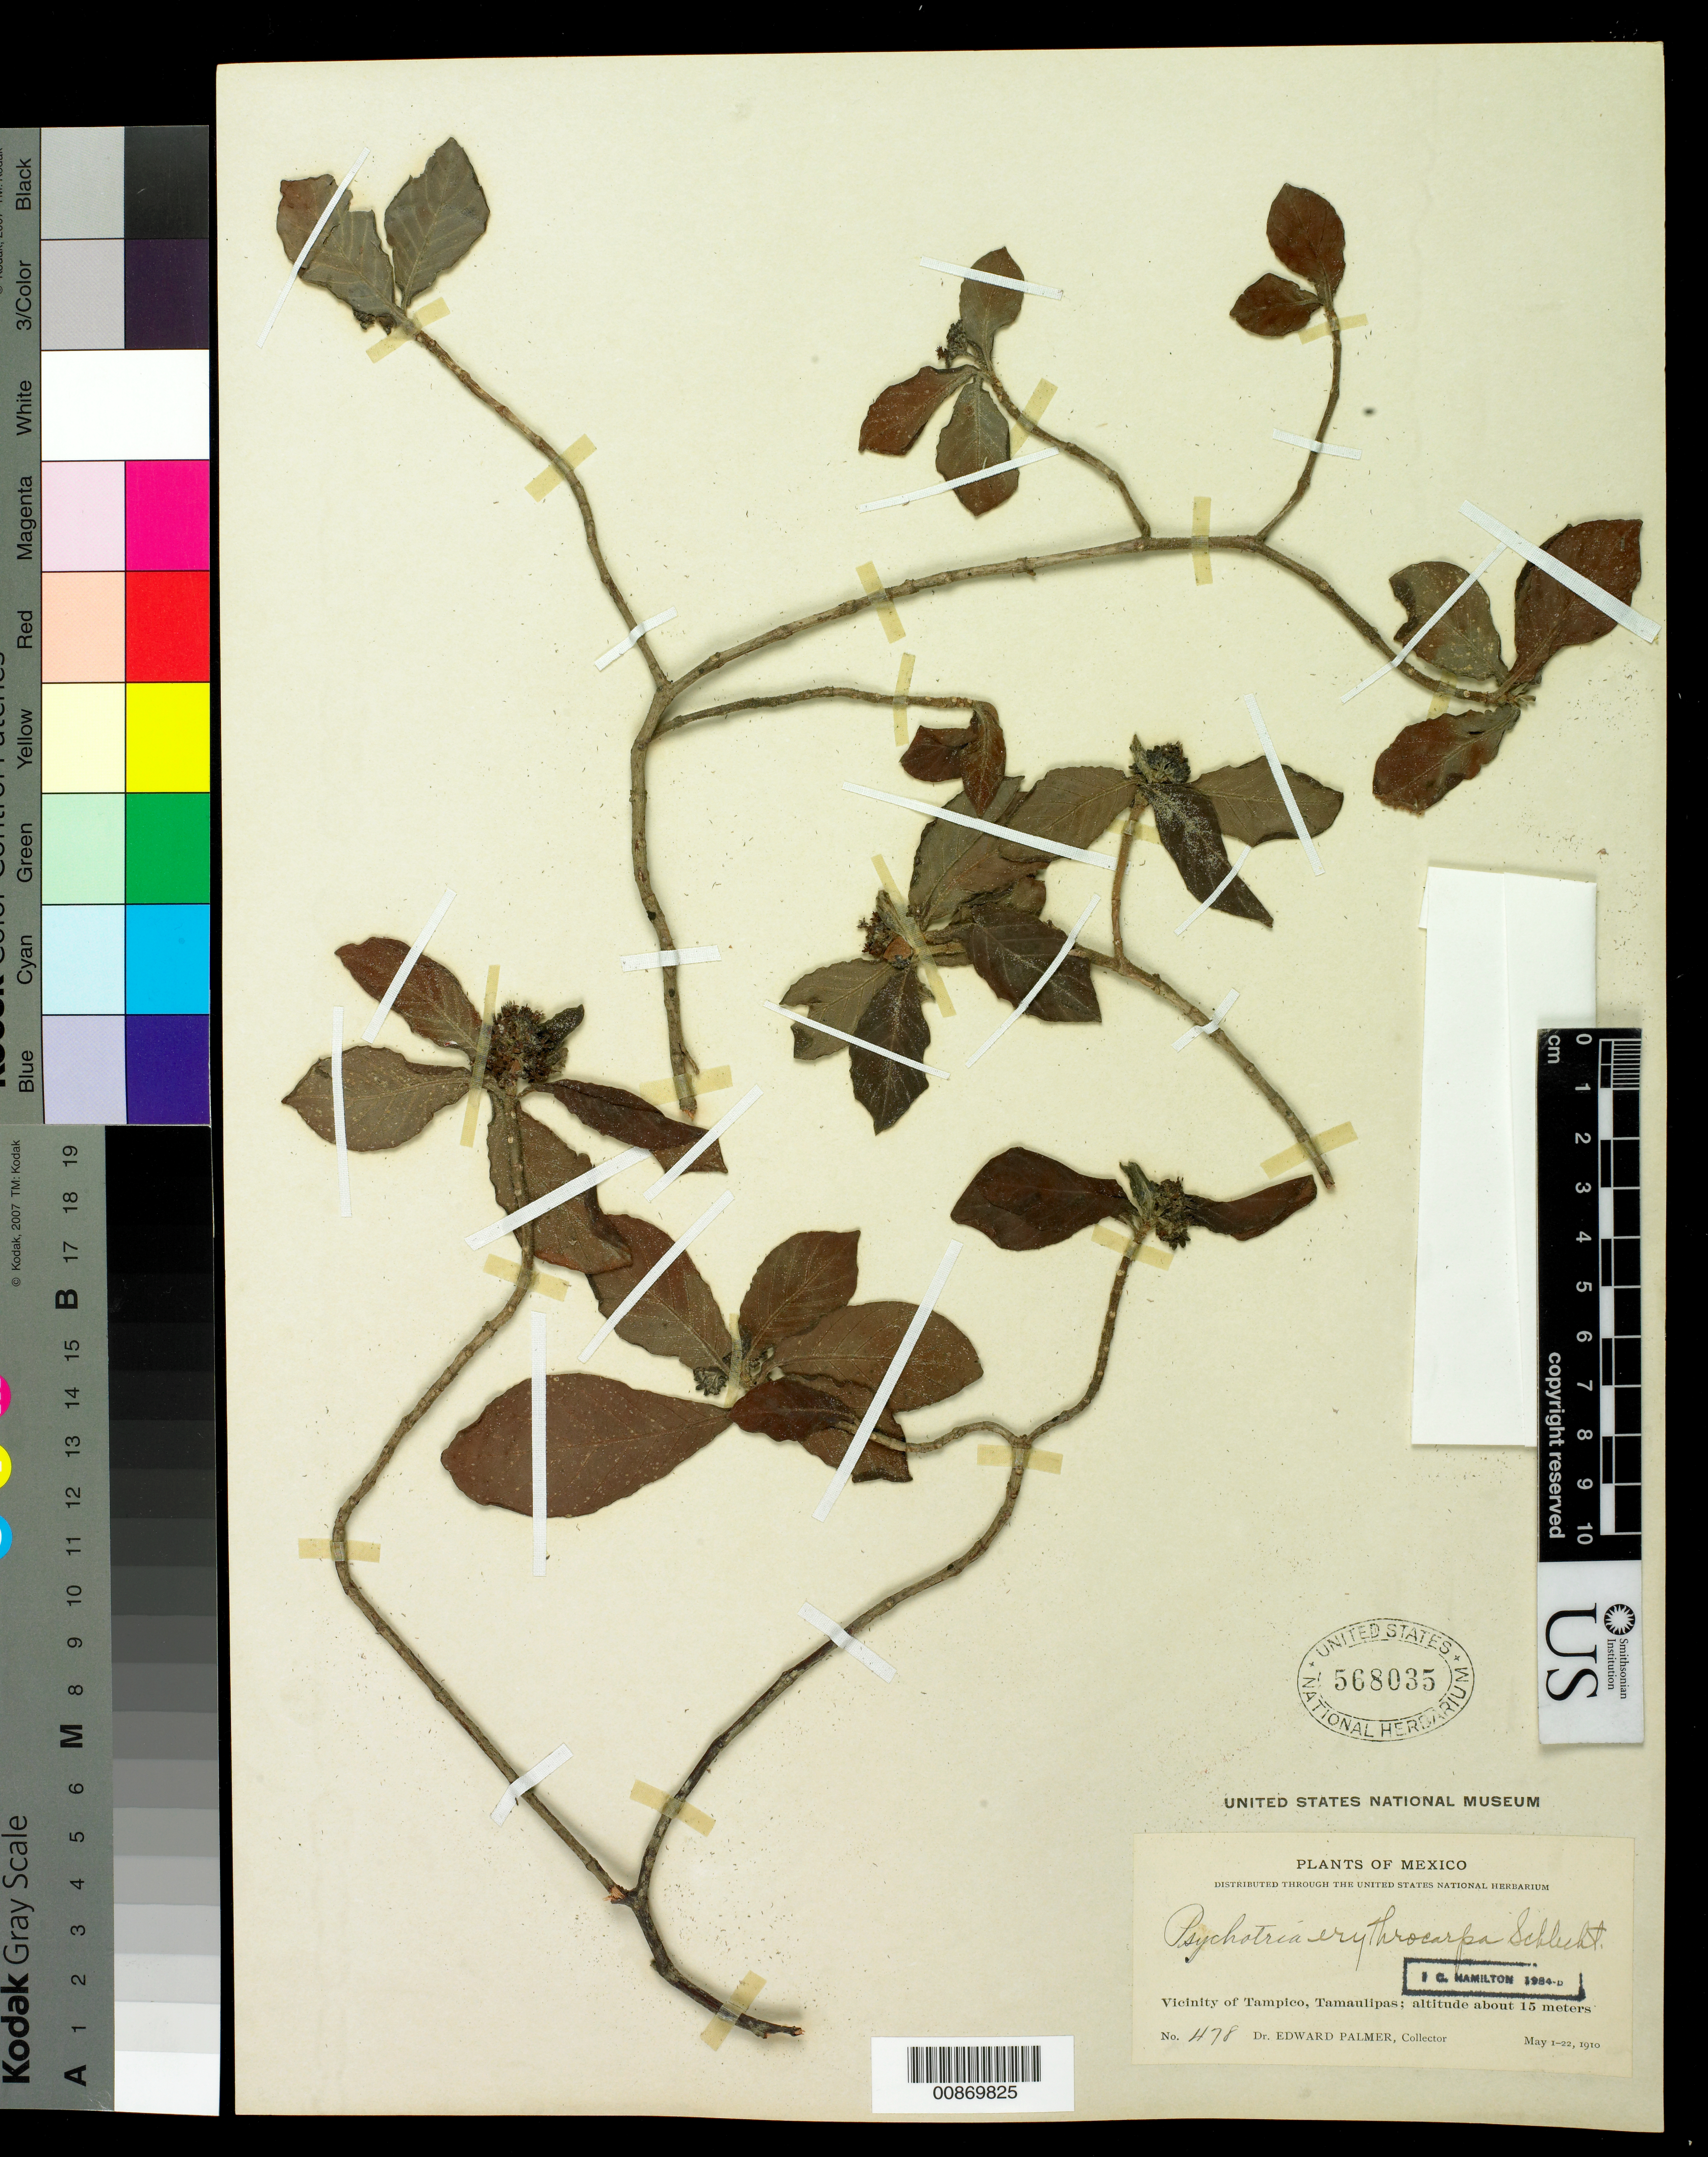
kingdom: Plantae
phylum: Tracheophyta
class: Magnoliopsida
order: Gentianales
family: Rubiaceae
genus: Psychotria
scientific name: Psychotria erythrocarpa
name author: Schltdl.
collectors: E. Palmer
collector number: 478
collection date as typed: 01 May 1910 to 22 May 1910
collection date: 1910-05-01/1910-05-22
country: Mexico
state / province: Tamaulipas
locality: Vicinity of Tampico, Tamaulipas.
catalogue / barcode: US 568035